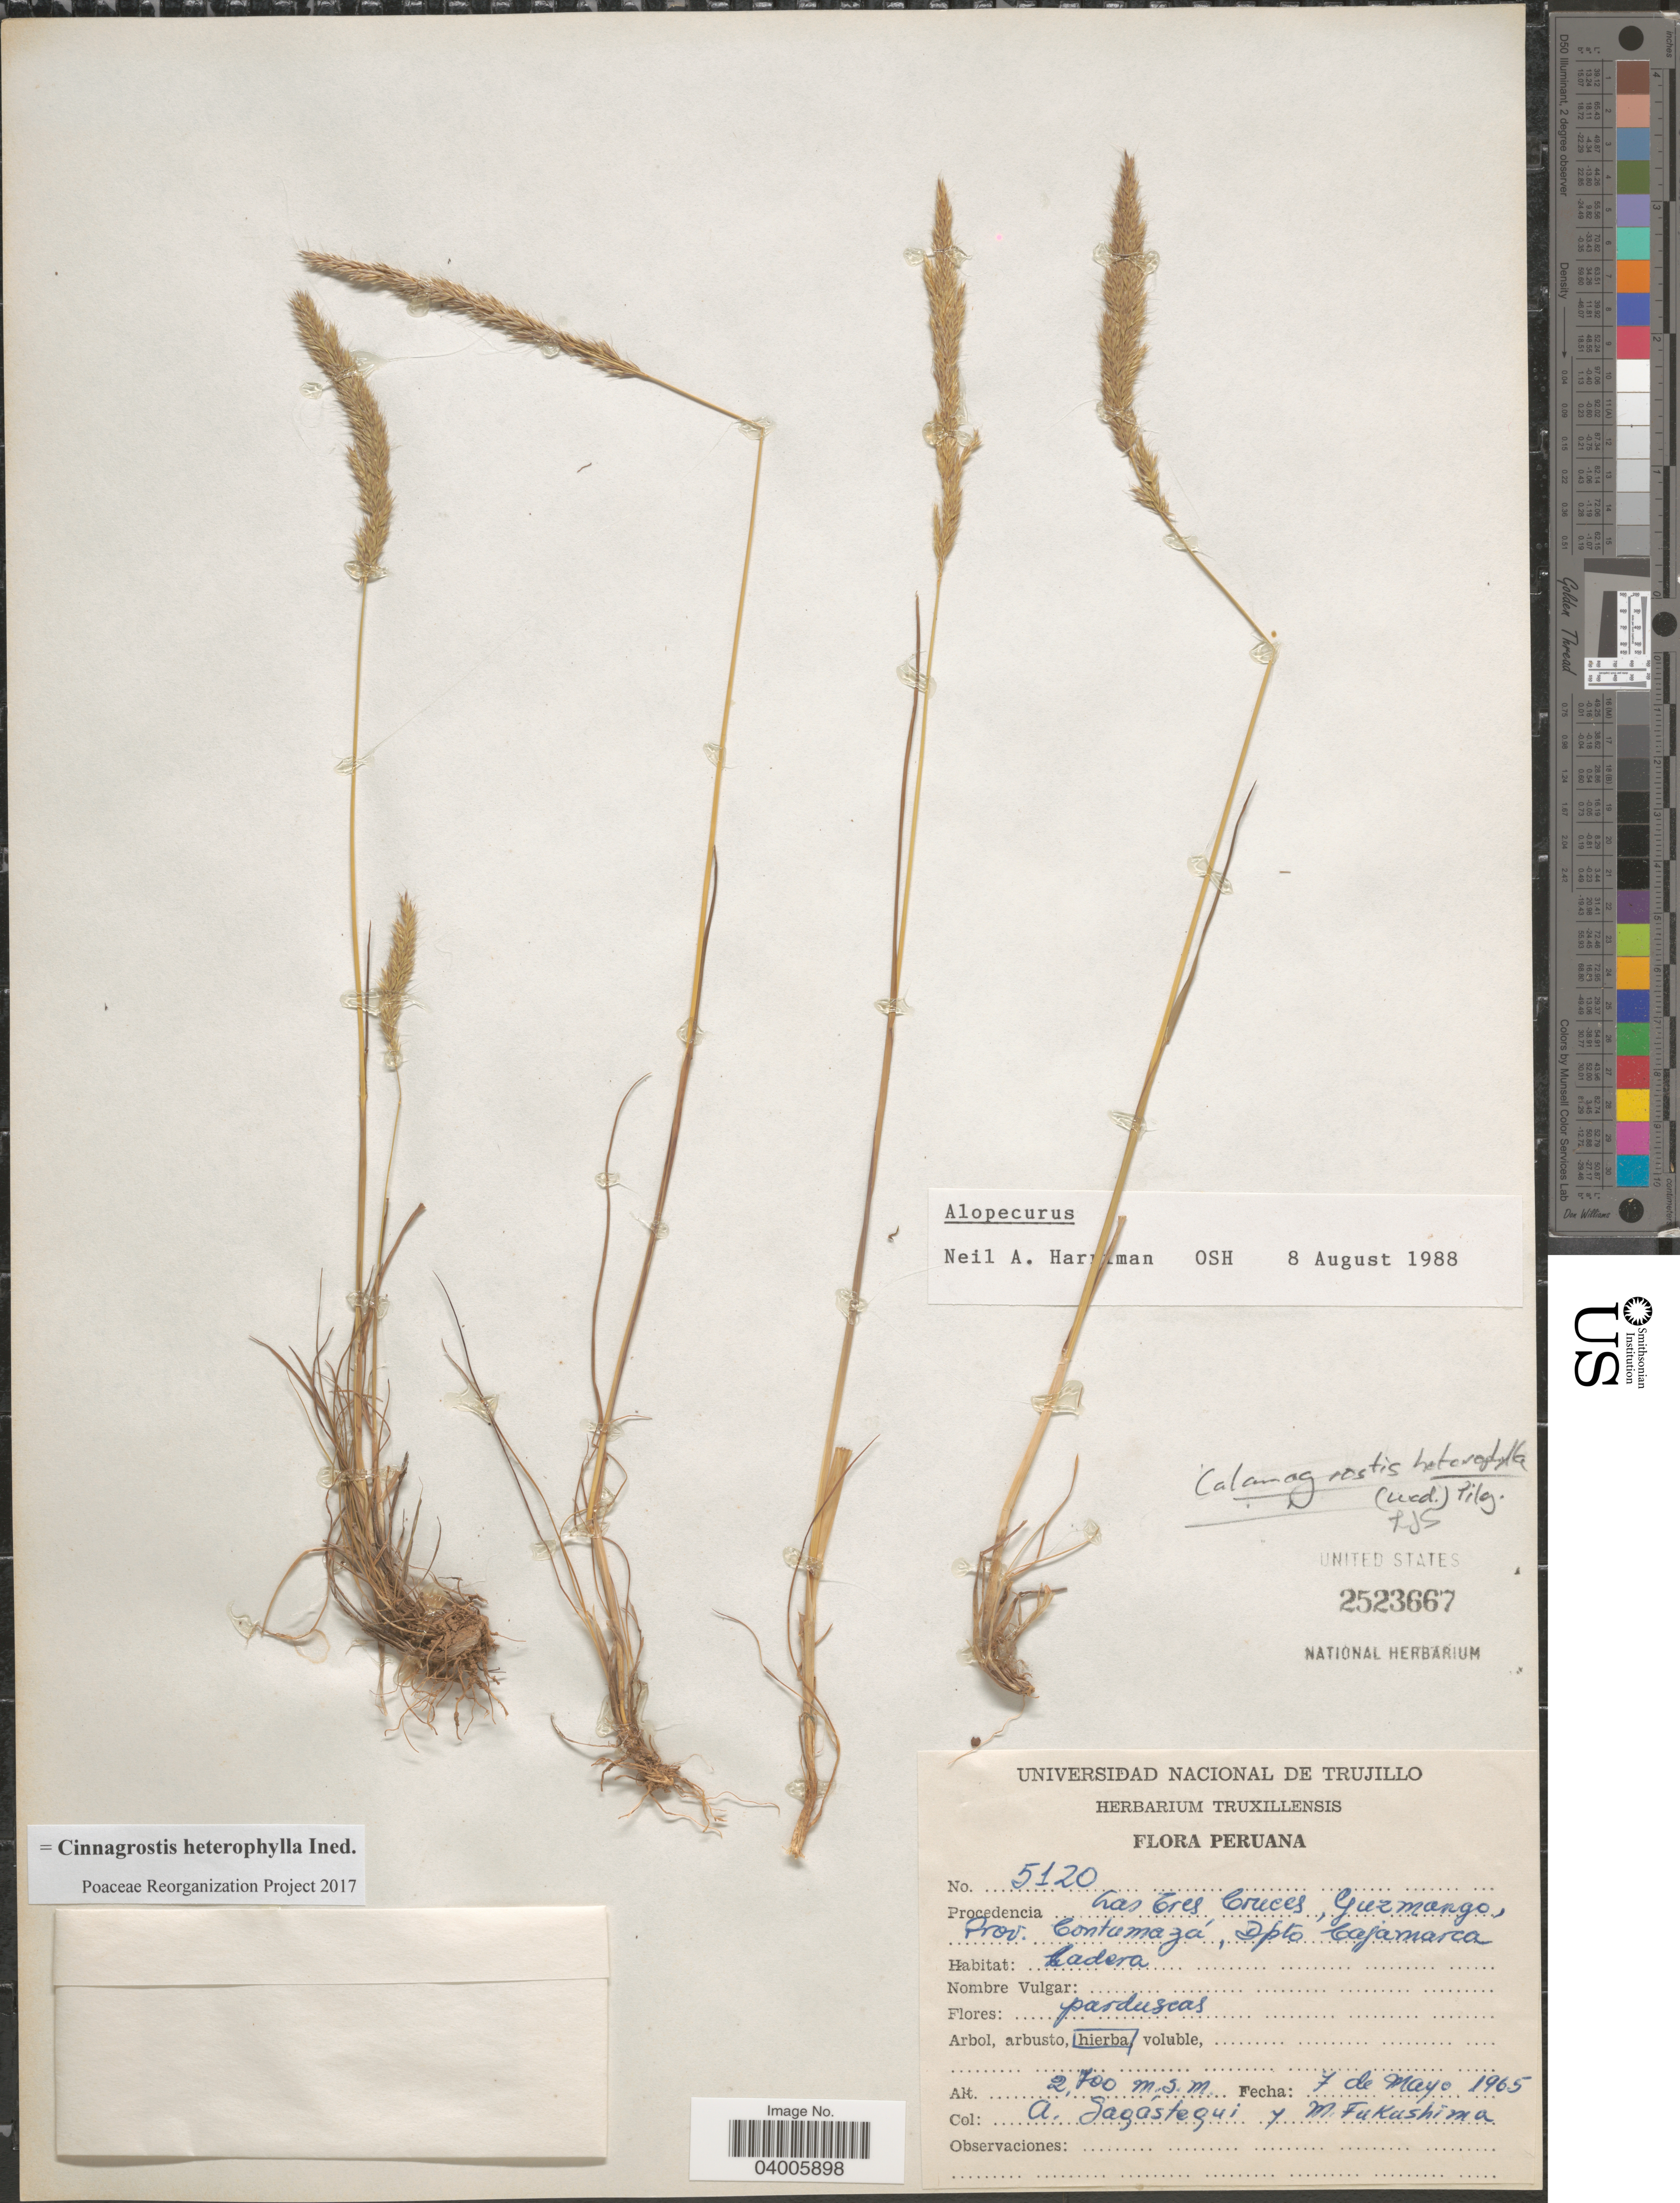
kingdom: Plantae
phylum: Tracheophyta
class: Liliopsida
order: Poales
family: Poaceae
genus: Cinnagrostis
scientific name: Cinnagrostis heterophylla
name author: (Wedd.) P.M. Peterson et al.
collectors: A. Sagastegui & M. Fukushima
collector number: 5120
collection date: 1965-05-07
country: Peru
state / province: Cajamarca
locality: Procedencia Las Tres Cruces, Guzmango, Prov. Contumazá, Dpto Cajamarca.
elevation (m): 2700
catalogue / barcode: US 2523667